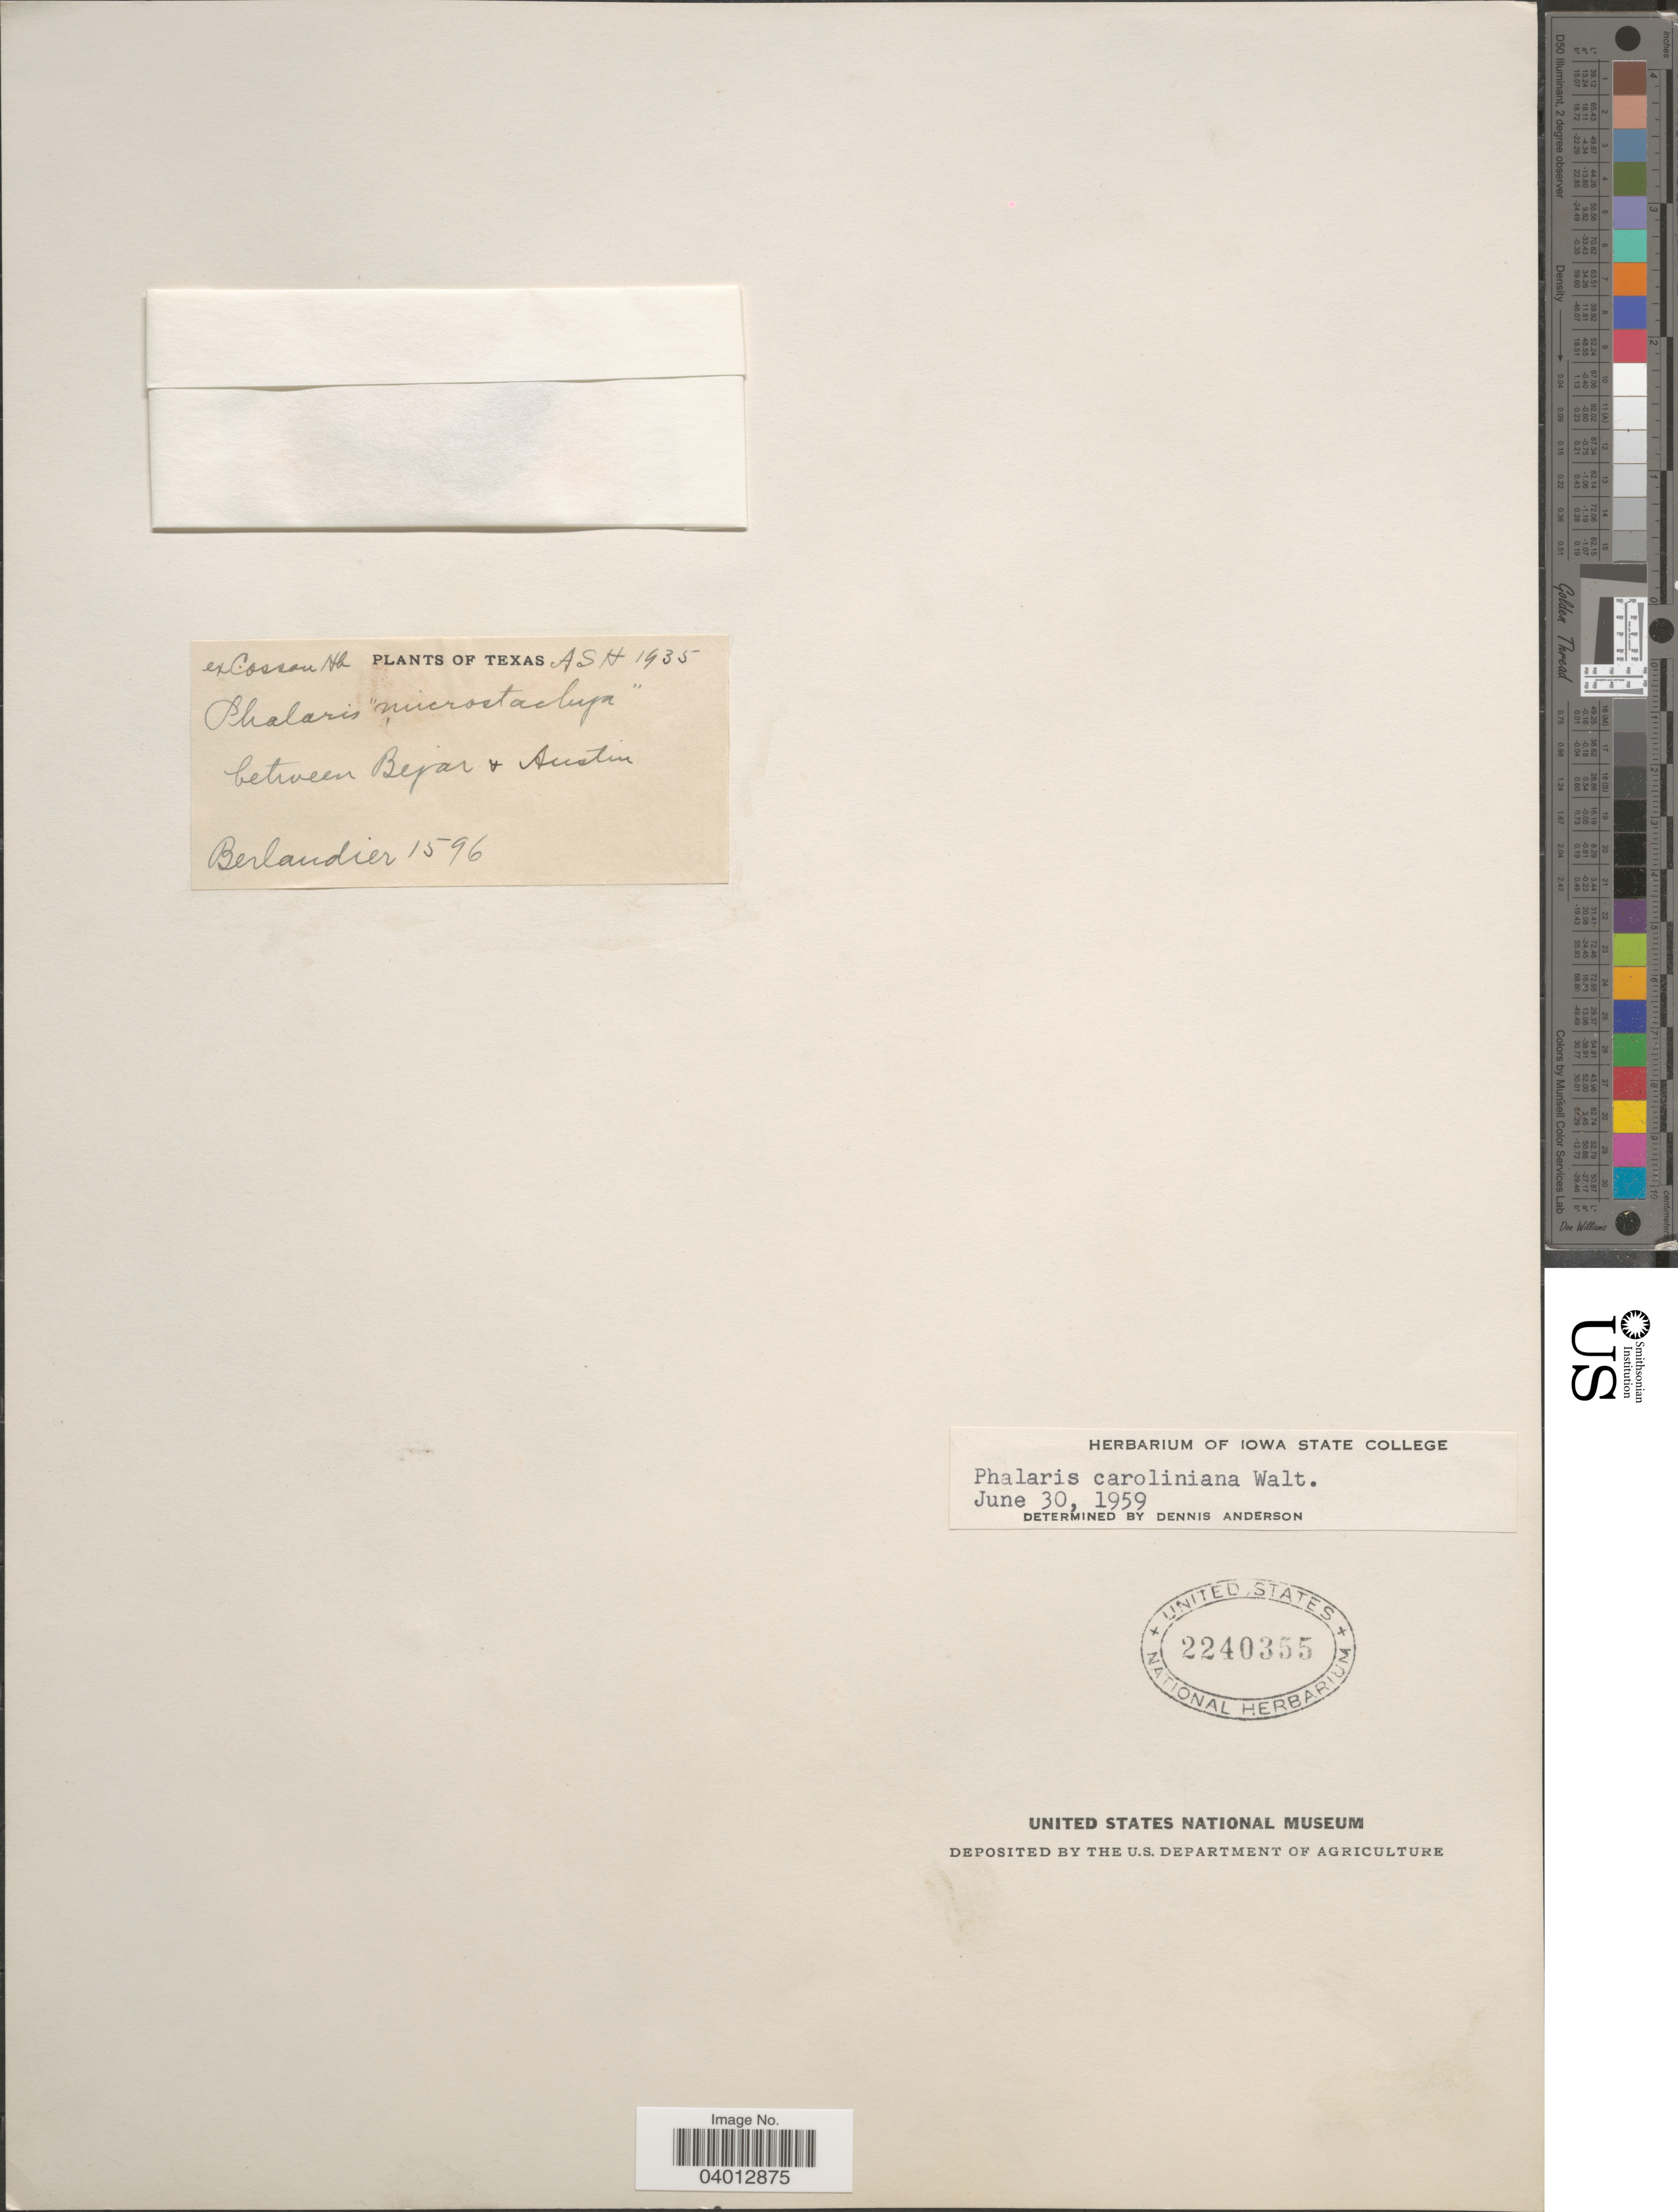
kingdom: Plantae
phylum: Tracheophyta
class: Liliopsida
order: Poales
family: Poaceae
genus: Phalaris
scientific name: Phalaris caroliniana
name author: Walter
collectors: -. Berlandier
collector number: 1596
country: United States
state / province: Texas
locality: Between Bejar + Austin.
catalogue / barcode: US 2240355